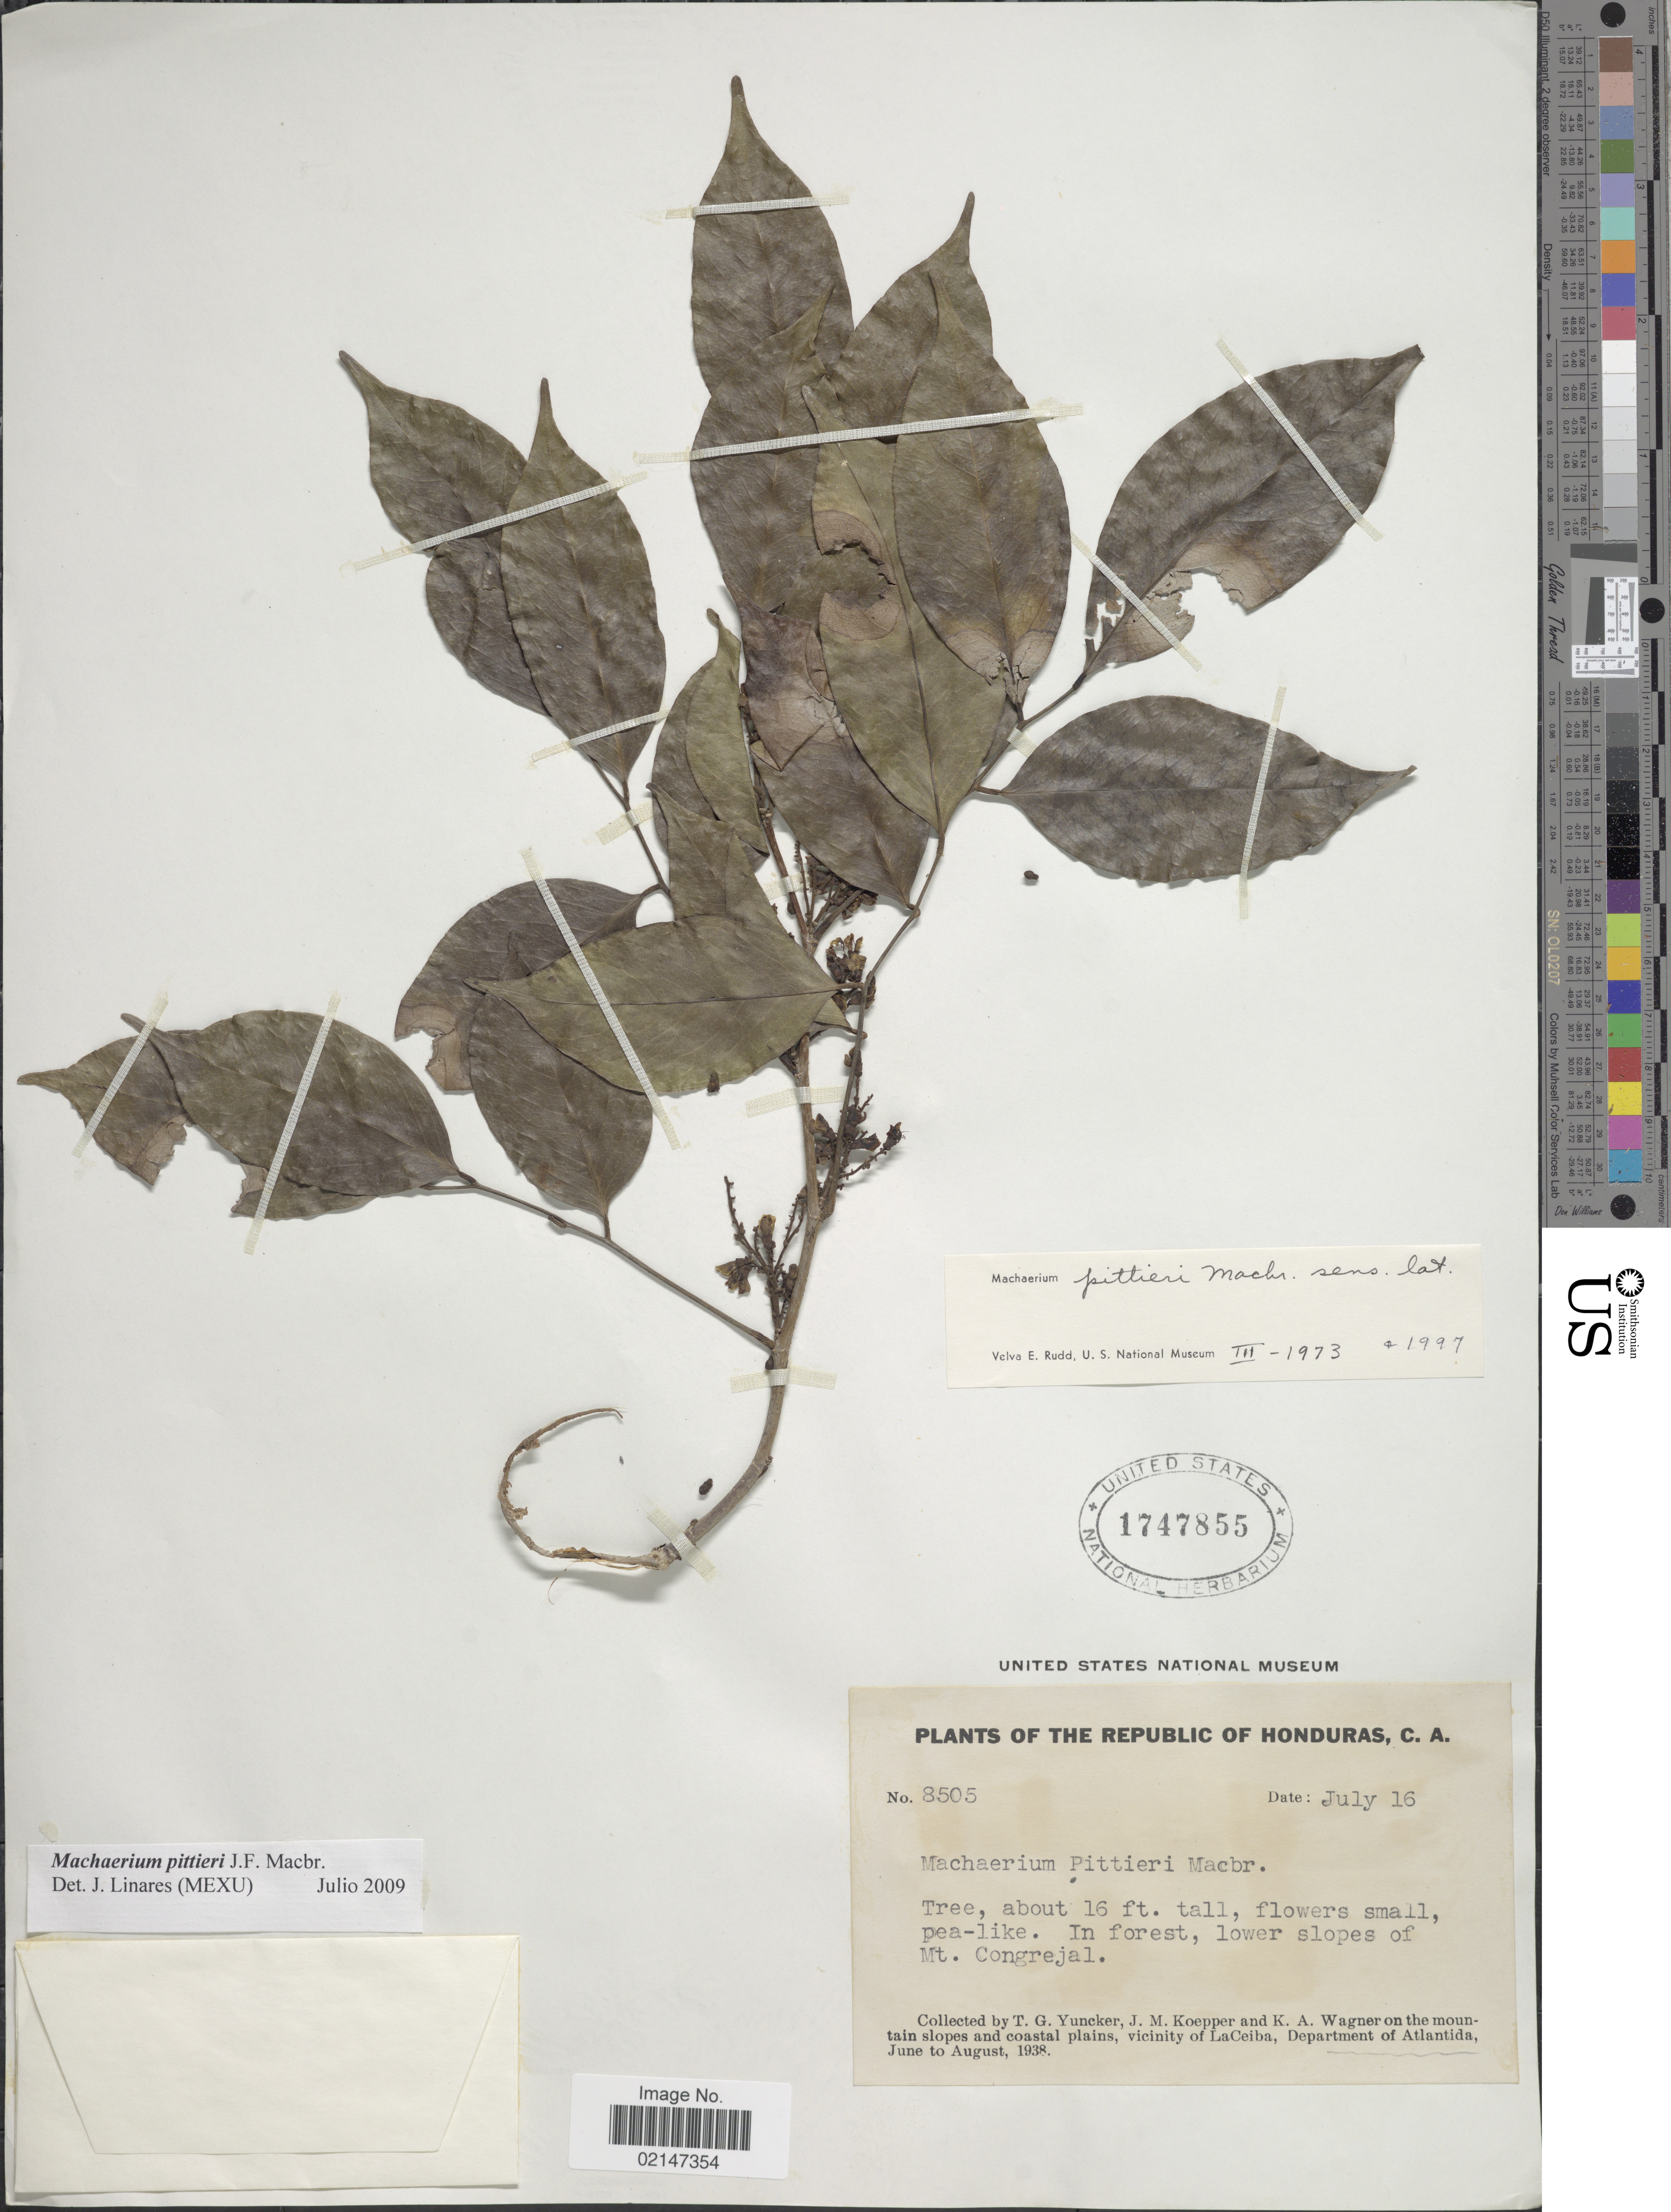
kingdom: Plantae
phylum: Tracheophyta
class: Magnoliopsida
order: Fabales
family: Fabaceae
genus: Machaerium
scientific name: Machaerium pittieri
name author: J.F. Macbr.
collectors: T. G. Yuncker, J. M. Koepper & K. A. Wagner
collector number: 8505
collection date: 1938-07-16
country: Honduras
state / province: Atlántida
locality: The Republic of Hinduras, C.A. In forest, lower slopes of Mt. Congrejal, on the mountain slopes and coastal plains, vicinity of LaCeiba, Department of Atlantida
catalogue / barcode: US 1747855